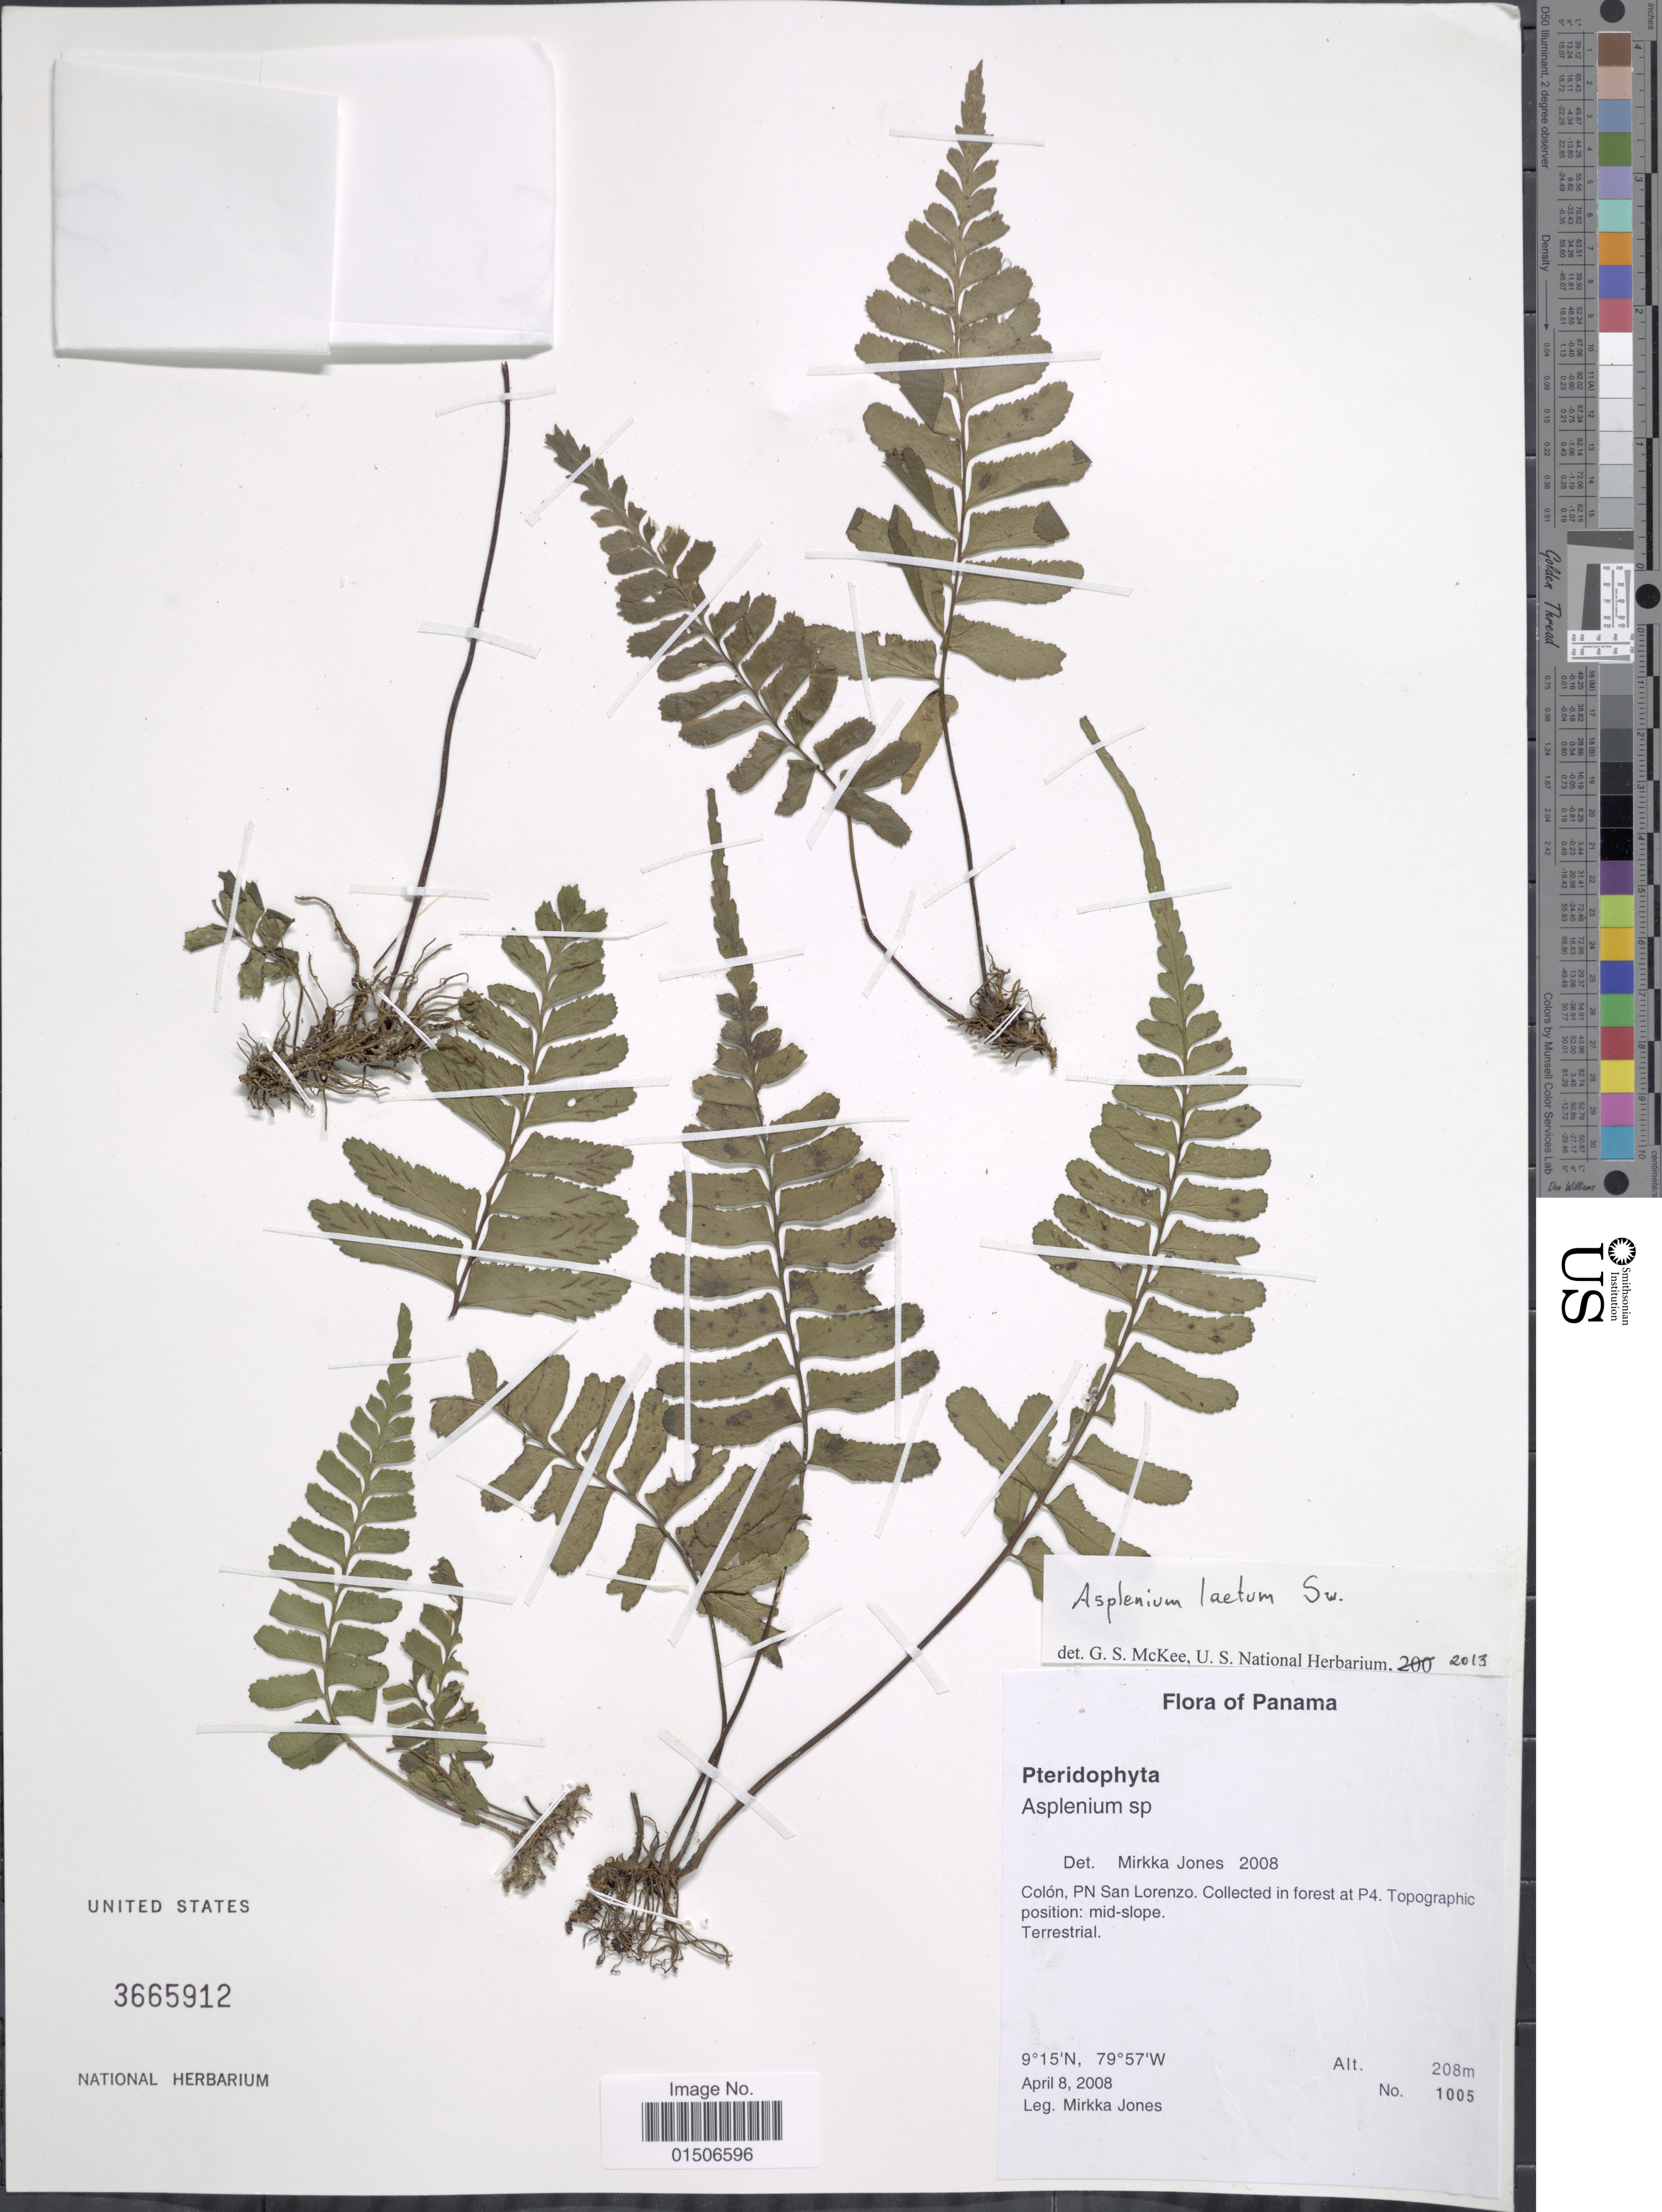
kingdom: Plantae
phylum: Tracheophyta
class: Polypodiopsida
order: Polypodiales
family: Aspleniaceae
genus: Asplenium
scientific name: Asplenium laetum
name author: Sw.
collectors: M. Jones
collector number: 1005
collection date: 2008-04-08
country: Panama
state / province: Colón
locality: PN San Lorenzo, Collected in forest at P4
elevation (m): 208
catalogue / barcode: US 3665912